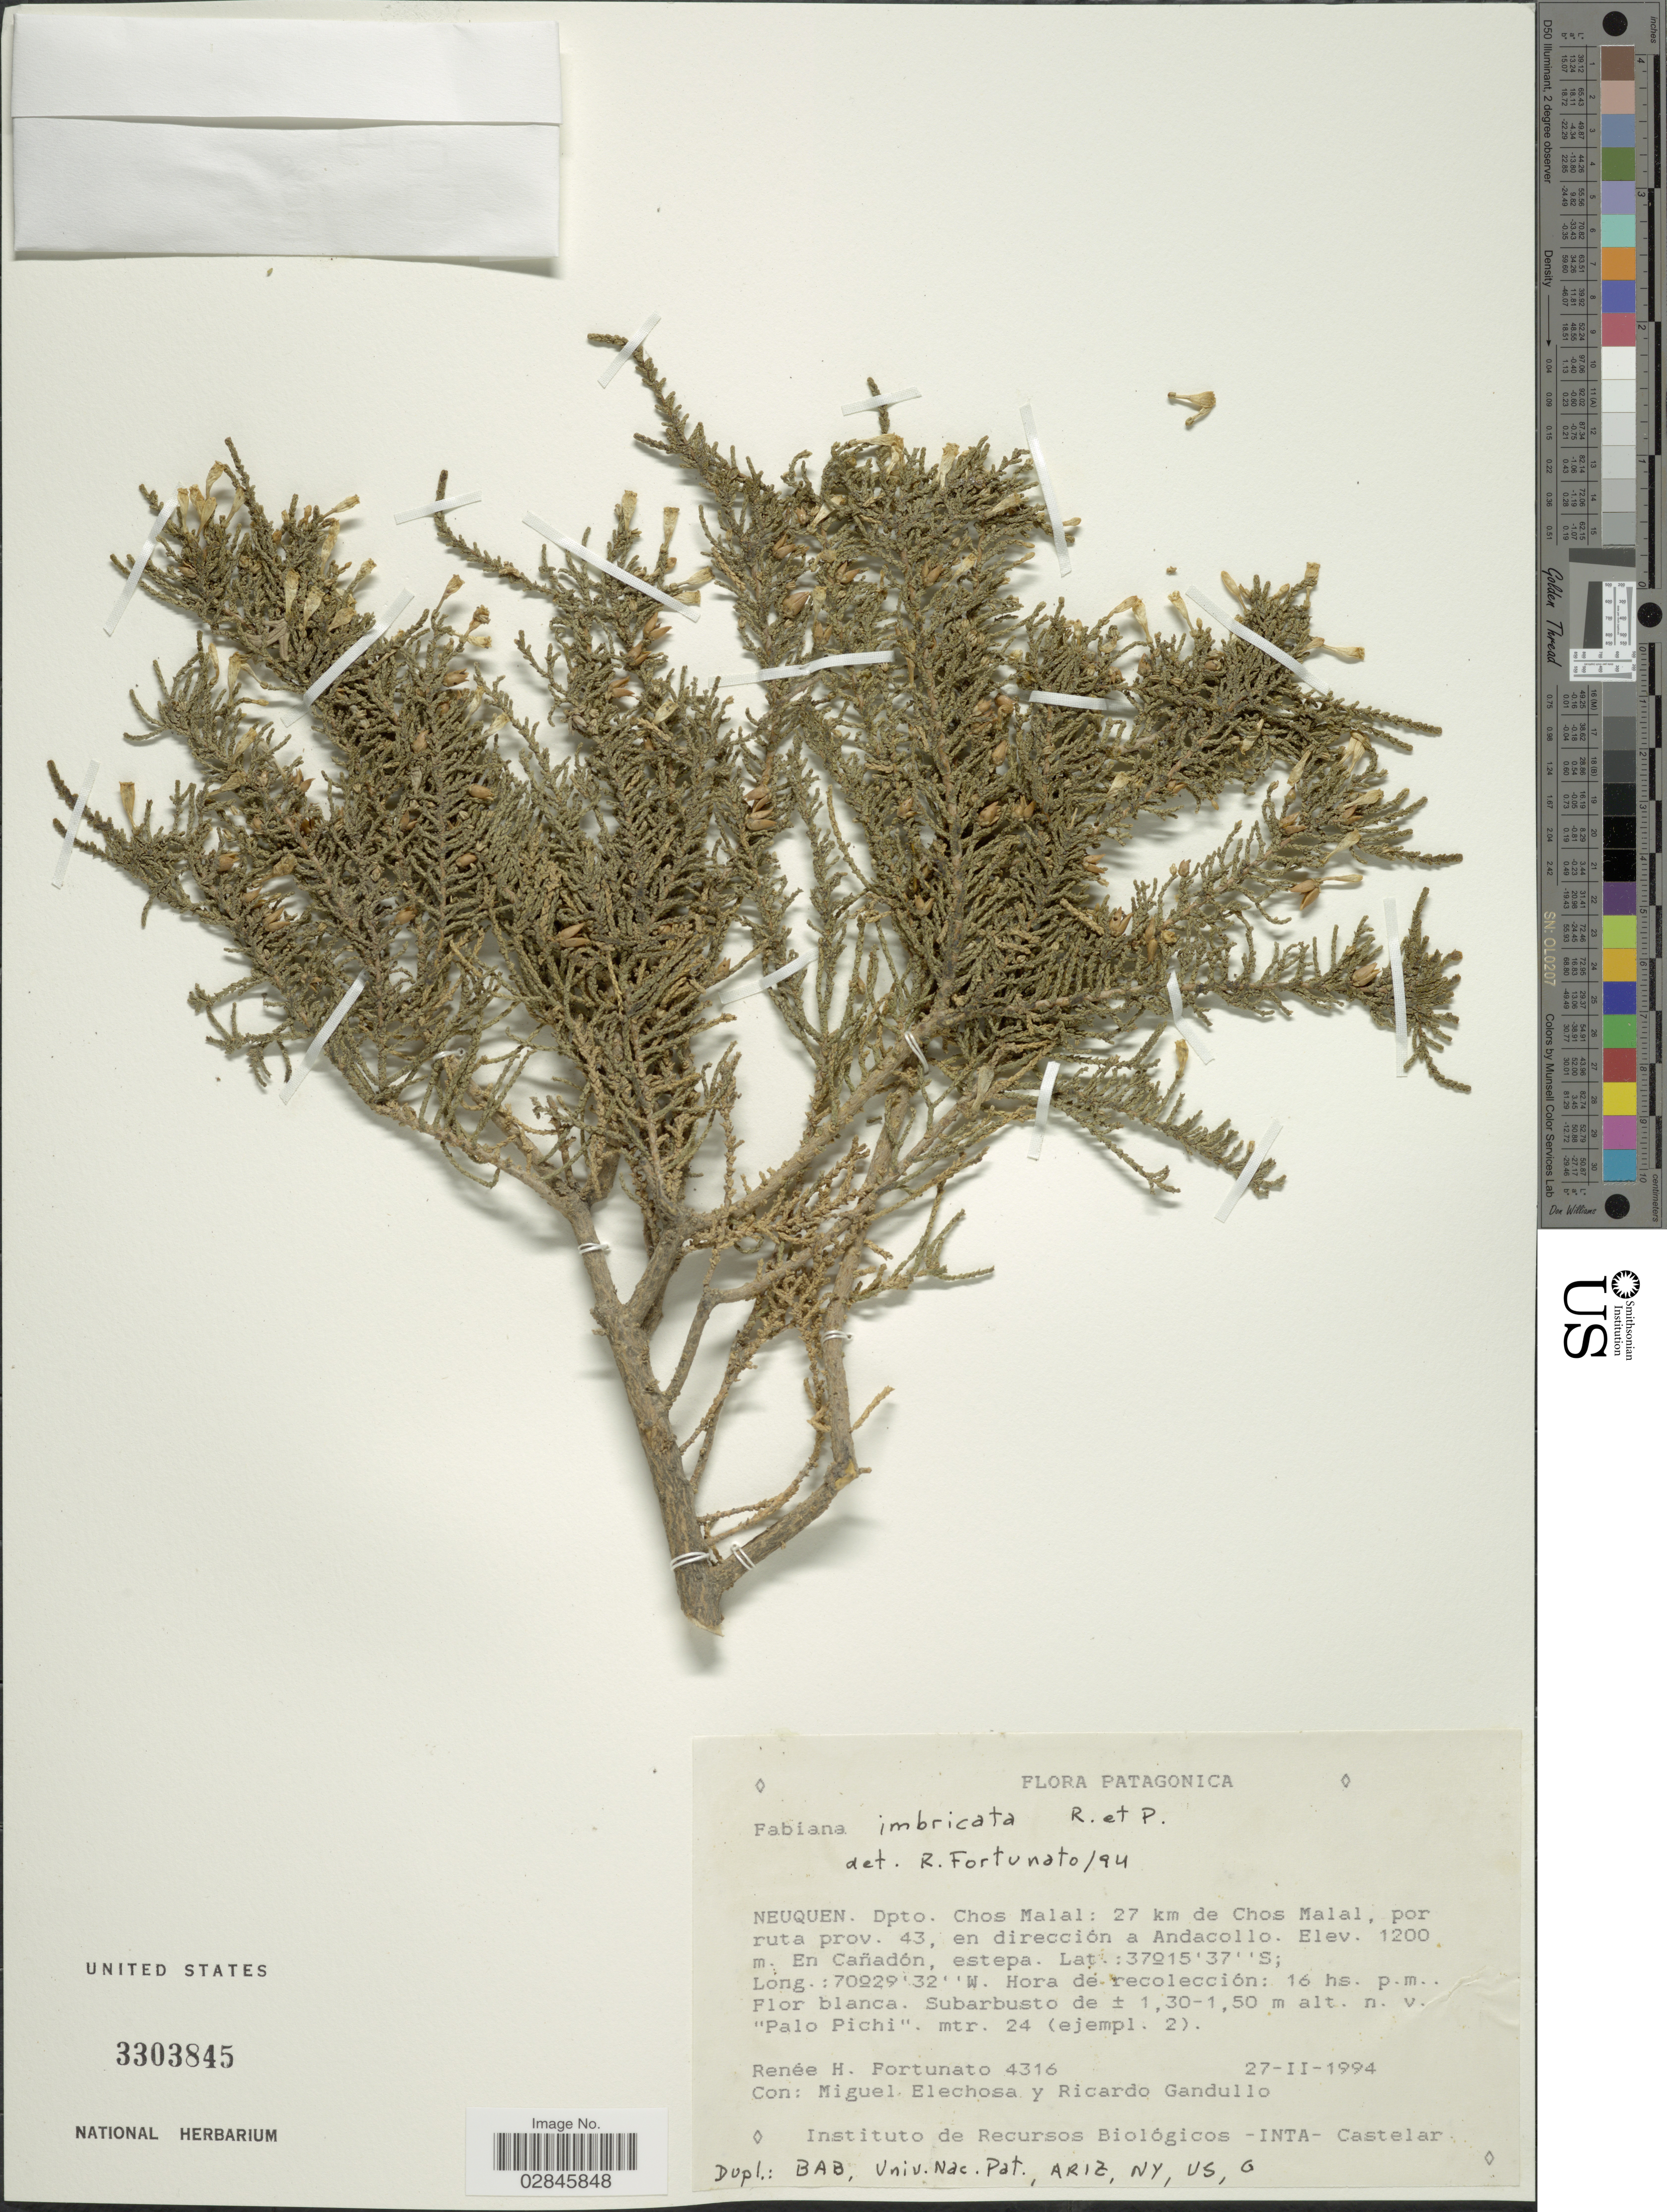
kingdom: Plantae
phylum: Tracheophyta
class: Magnoliopsida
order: Solanales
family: Solanaceae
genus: Fabiana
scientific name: Fabiana imbricata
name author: Ruiz & Pav.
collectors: R. H. Fortunato, M. Elechosa & R. Gandullo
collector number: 4316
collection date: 1994-02-27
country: Argentina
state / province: Neuquen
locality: Patagonica. Dpto. Chos Malal: 27 km de Chos Malal, por ruta prov. 43, en dirección a Andacollo. En Cañadón, estepa.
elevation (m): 1200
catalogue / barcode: US 3303845